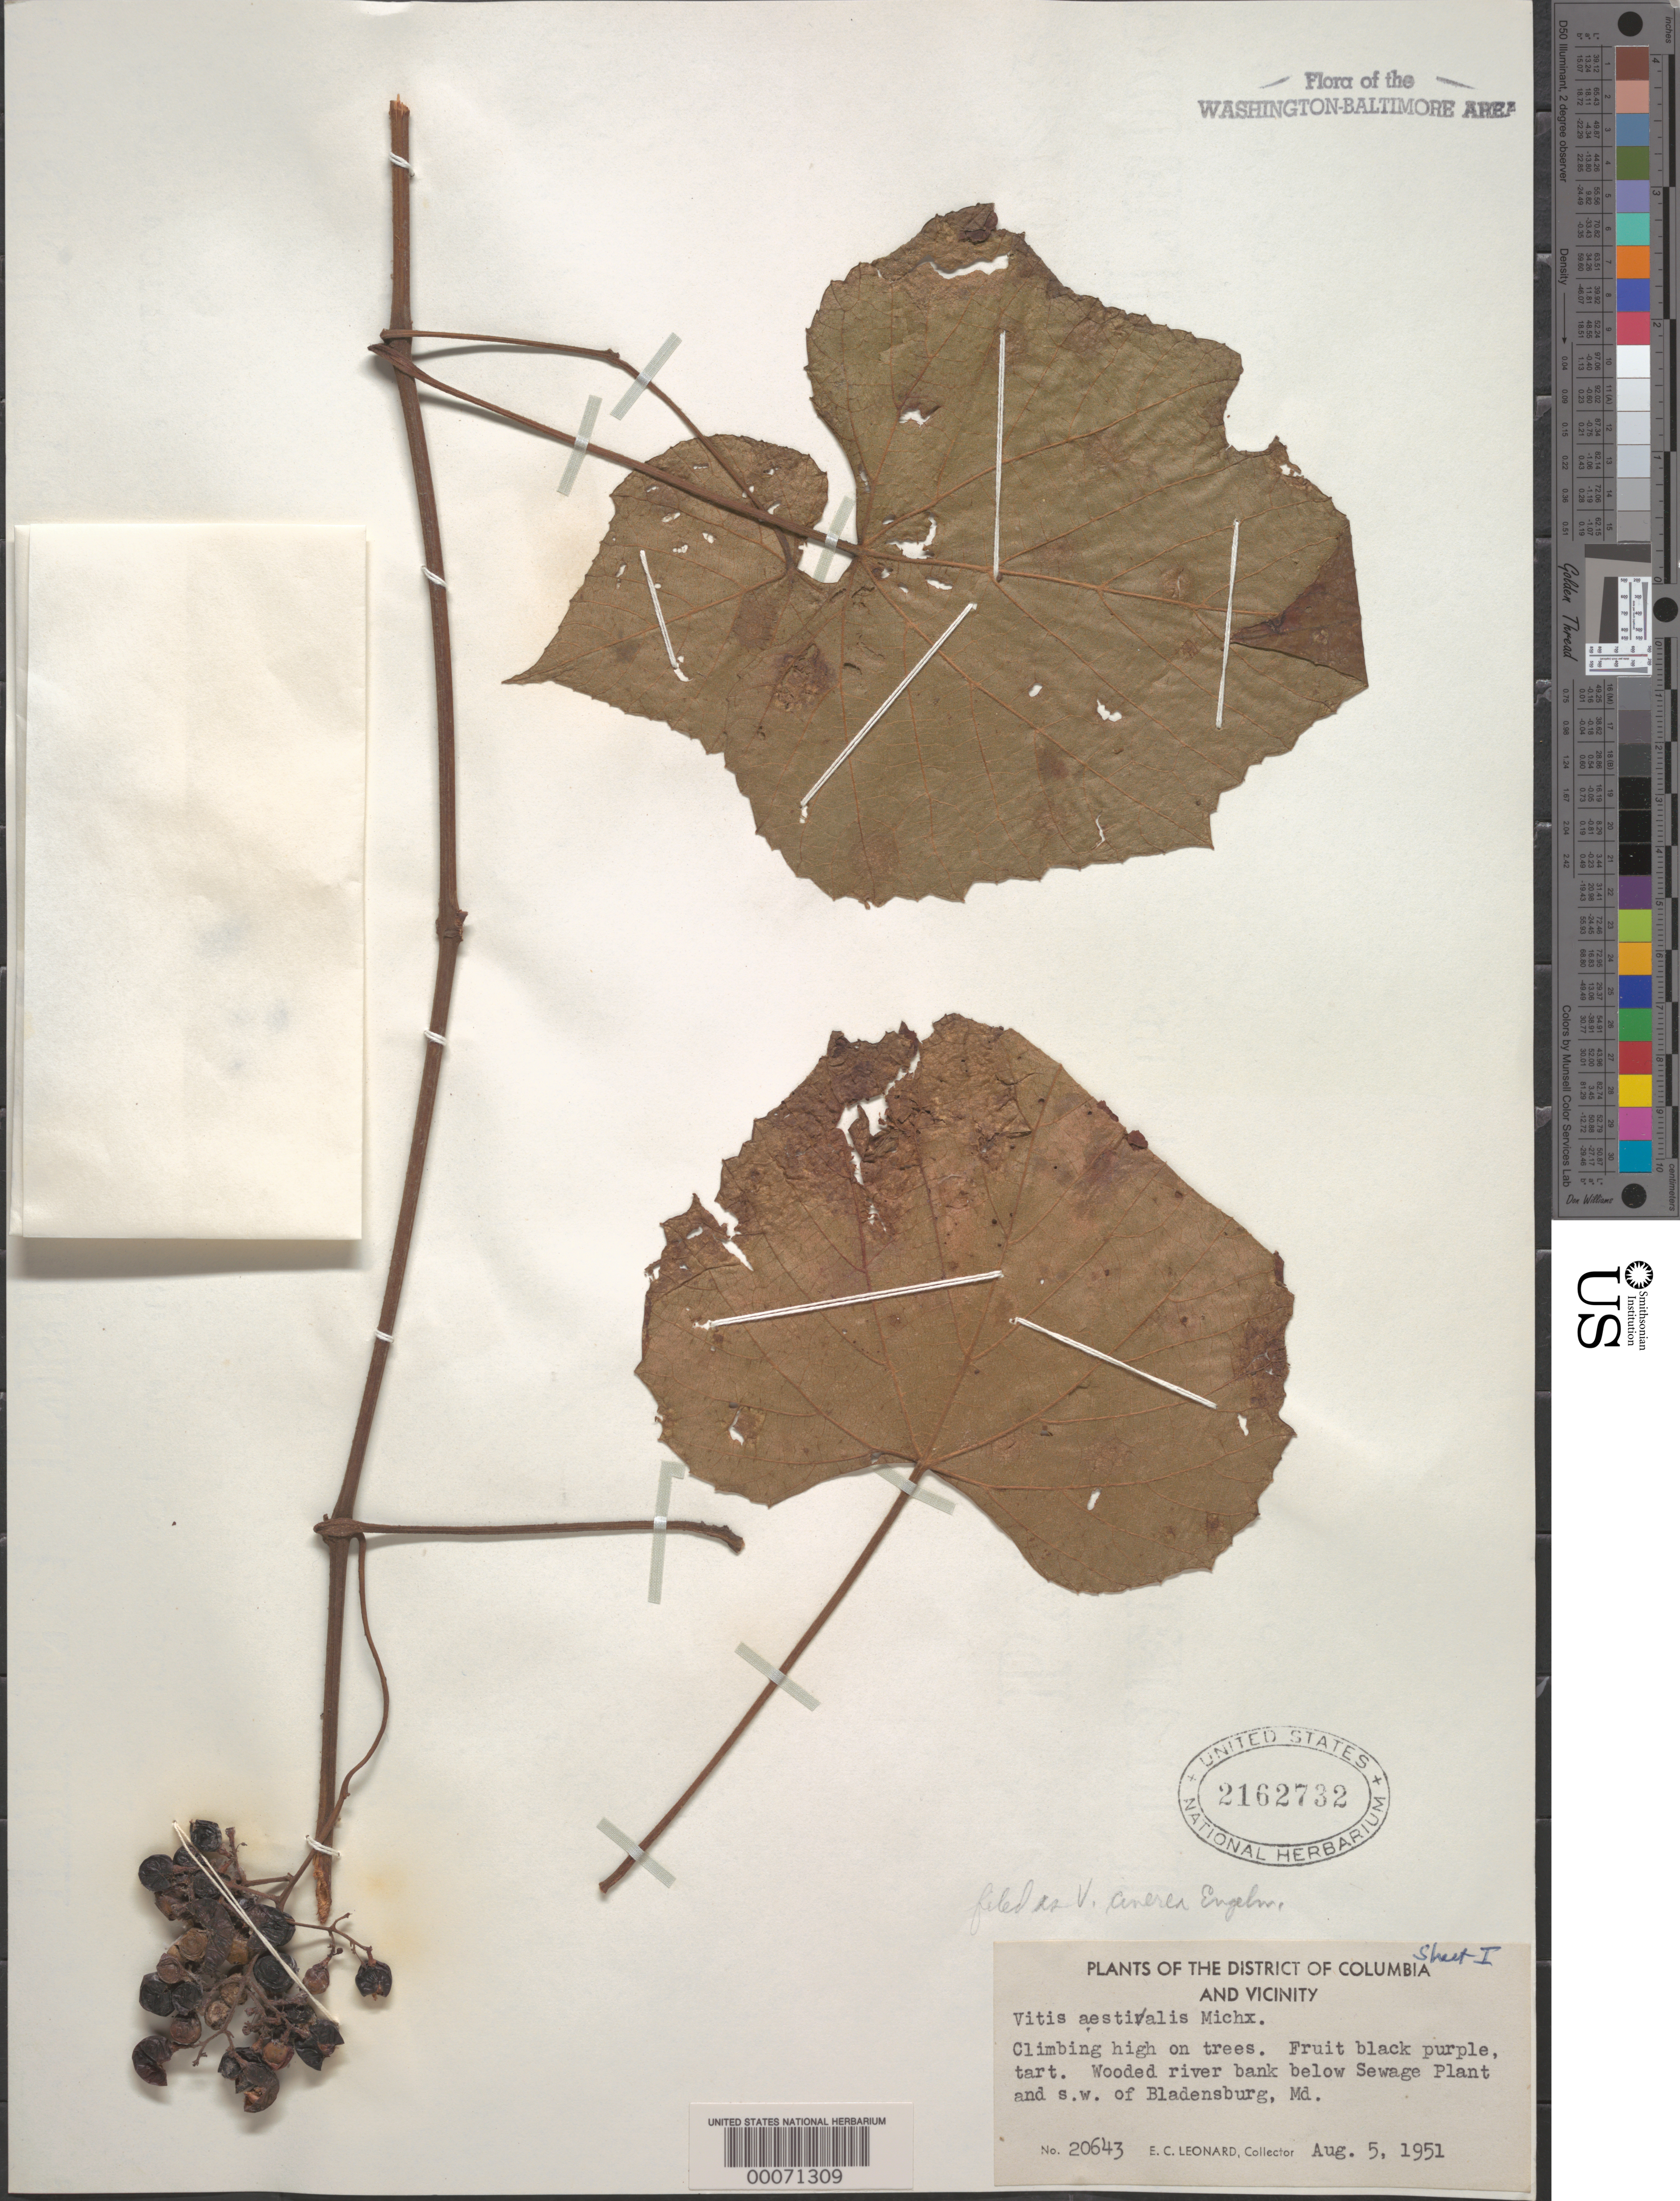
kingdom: Plantae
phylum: Tracheophyta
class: Magnoliopsida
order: Vitales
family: Vitaceae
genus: Vitis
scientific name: Vitis cinerea var. floridana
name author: Munson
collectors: E. C. Leonard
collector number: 20643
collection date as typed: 05 Aug 1951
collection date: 1951-08-05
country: United States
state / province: Maryland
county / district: Prince George's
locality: Below Sewage Plant, southwest of Bladensburg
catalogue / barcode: US 2162732